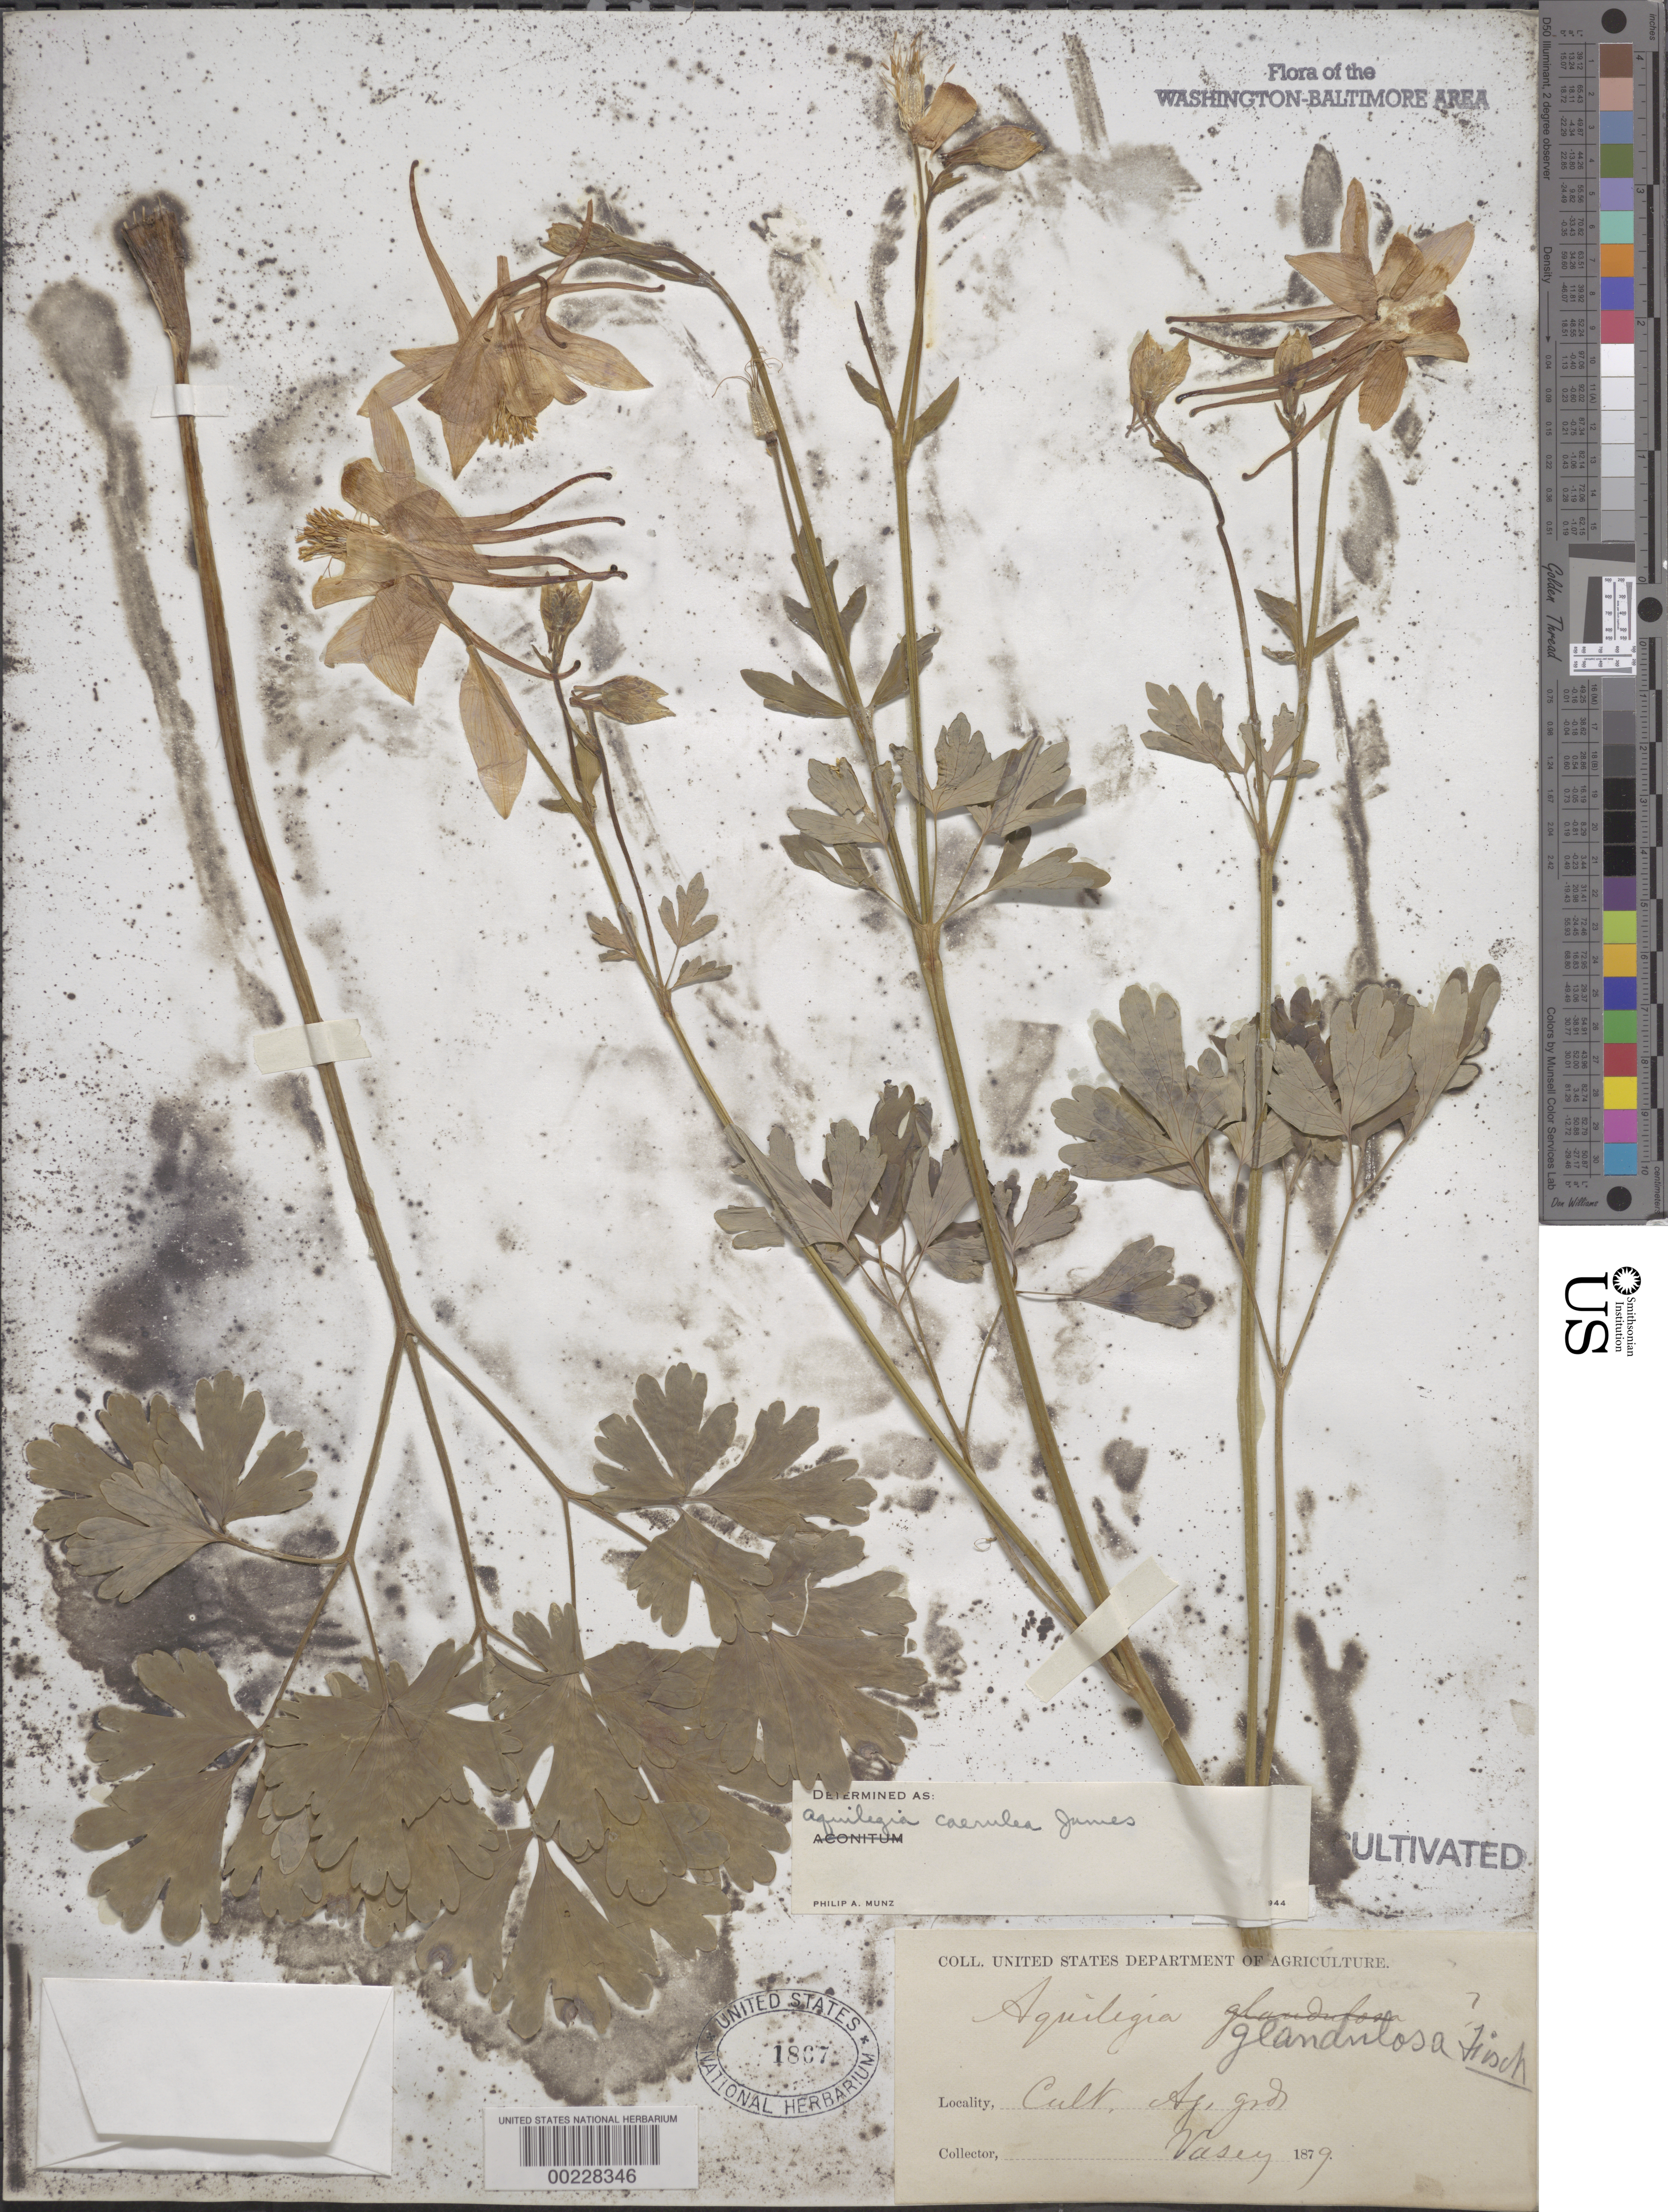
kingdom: Plantae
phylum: Tracheophyta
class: Magnoliopsida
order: Ranunculales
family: Ranunculaceae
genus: Aquilegia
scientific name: Aquilegia coerulea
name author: E. James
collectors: G. R. Vasey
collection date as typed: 1879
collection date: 1879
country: United States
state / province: District of Columbia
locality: Agricultural grounds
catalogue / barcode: US 1867